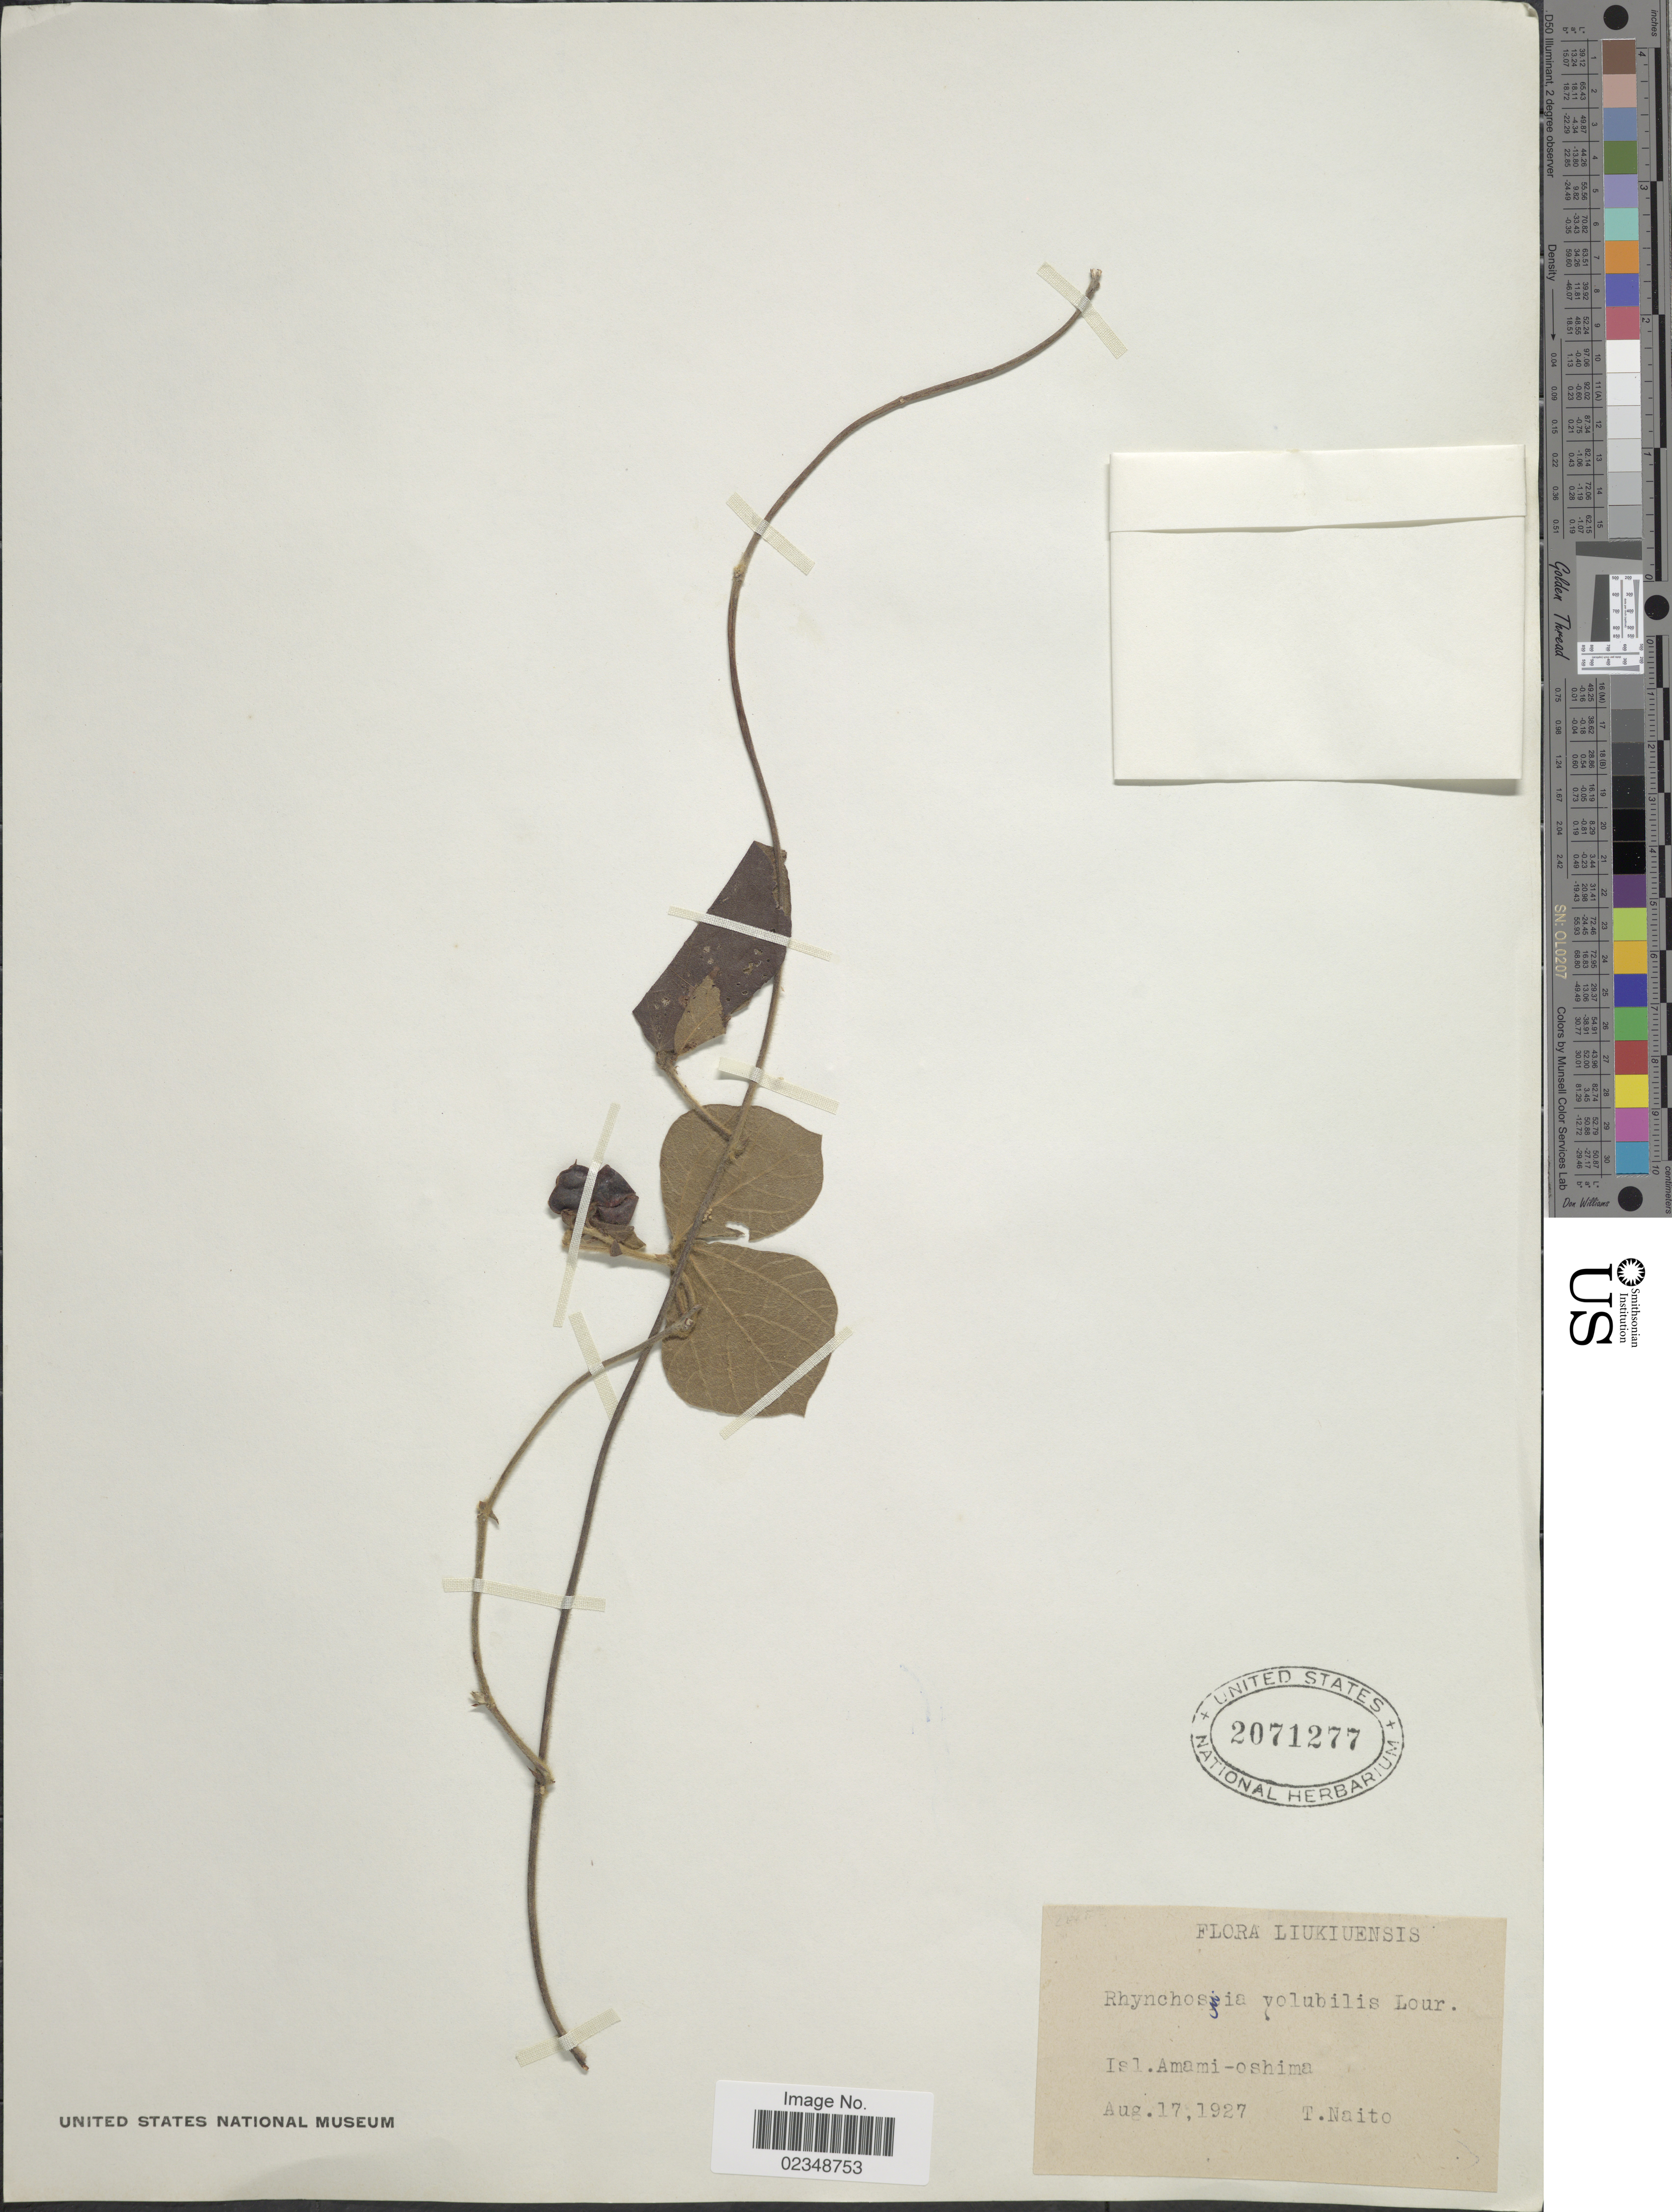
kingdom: Plantae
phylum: Tracheophyta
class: Magnoliopsida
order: Fabales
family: Fabaceae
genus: Rhynchosia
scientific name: Rhynchosia volubilis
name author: (Michx.) Wood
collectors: T. Naito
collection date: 1927-08-17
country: Japan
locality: Liukiuensis, Amami-Oshima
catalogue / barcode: US 2071277